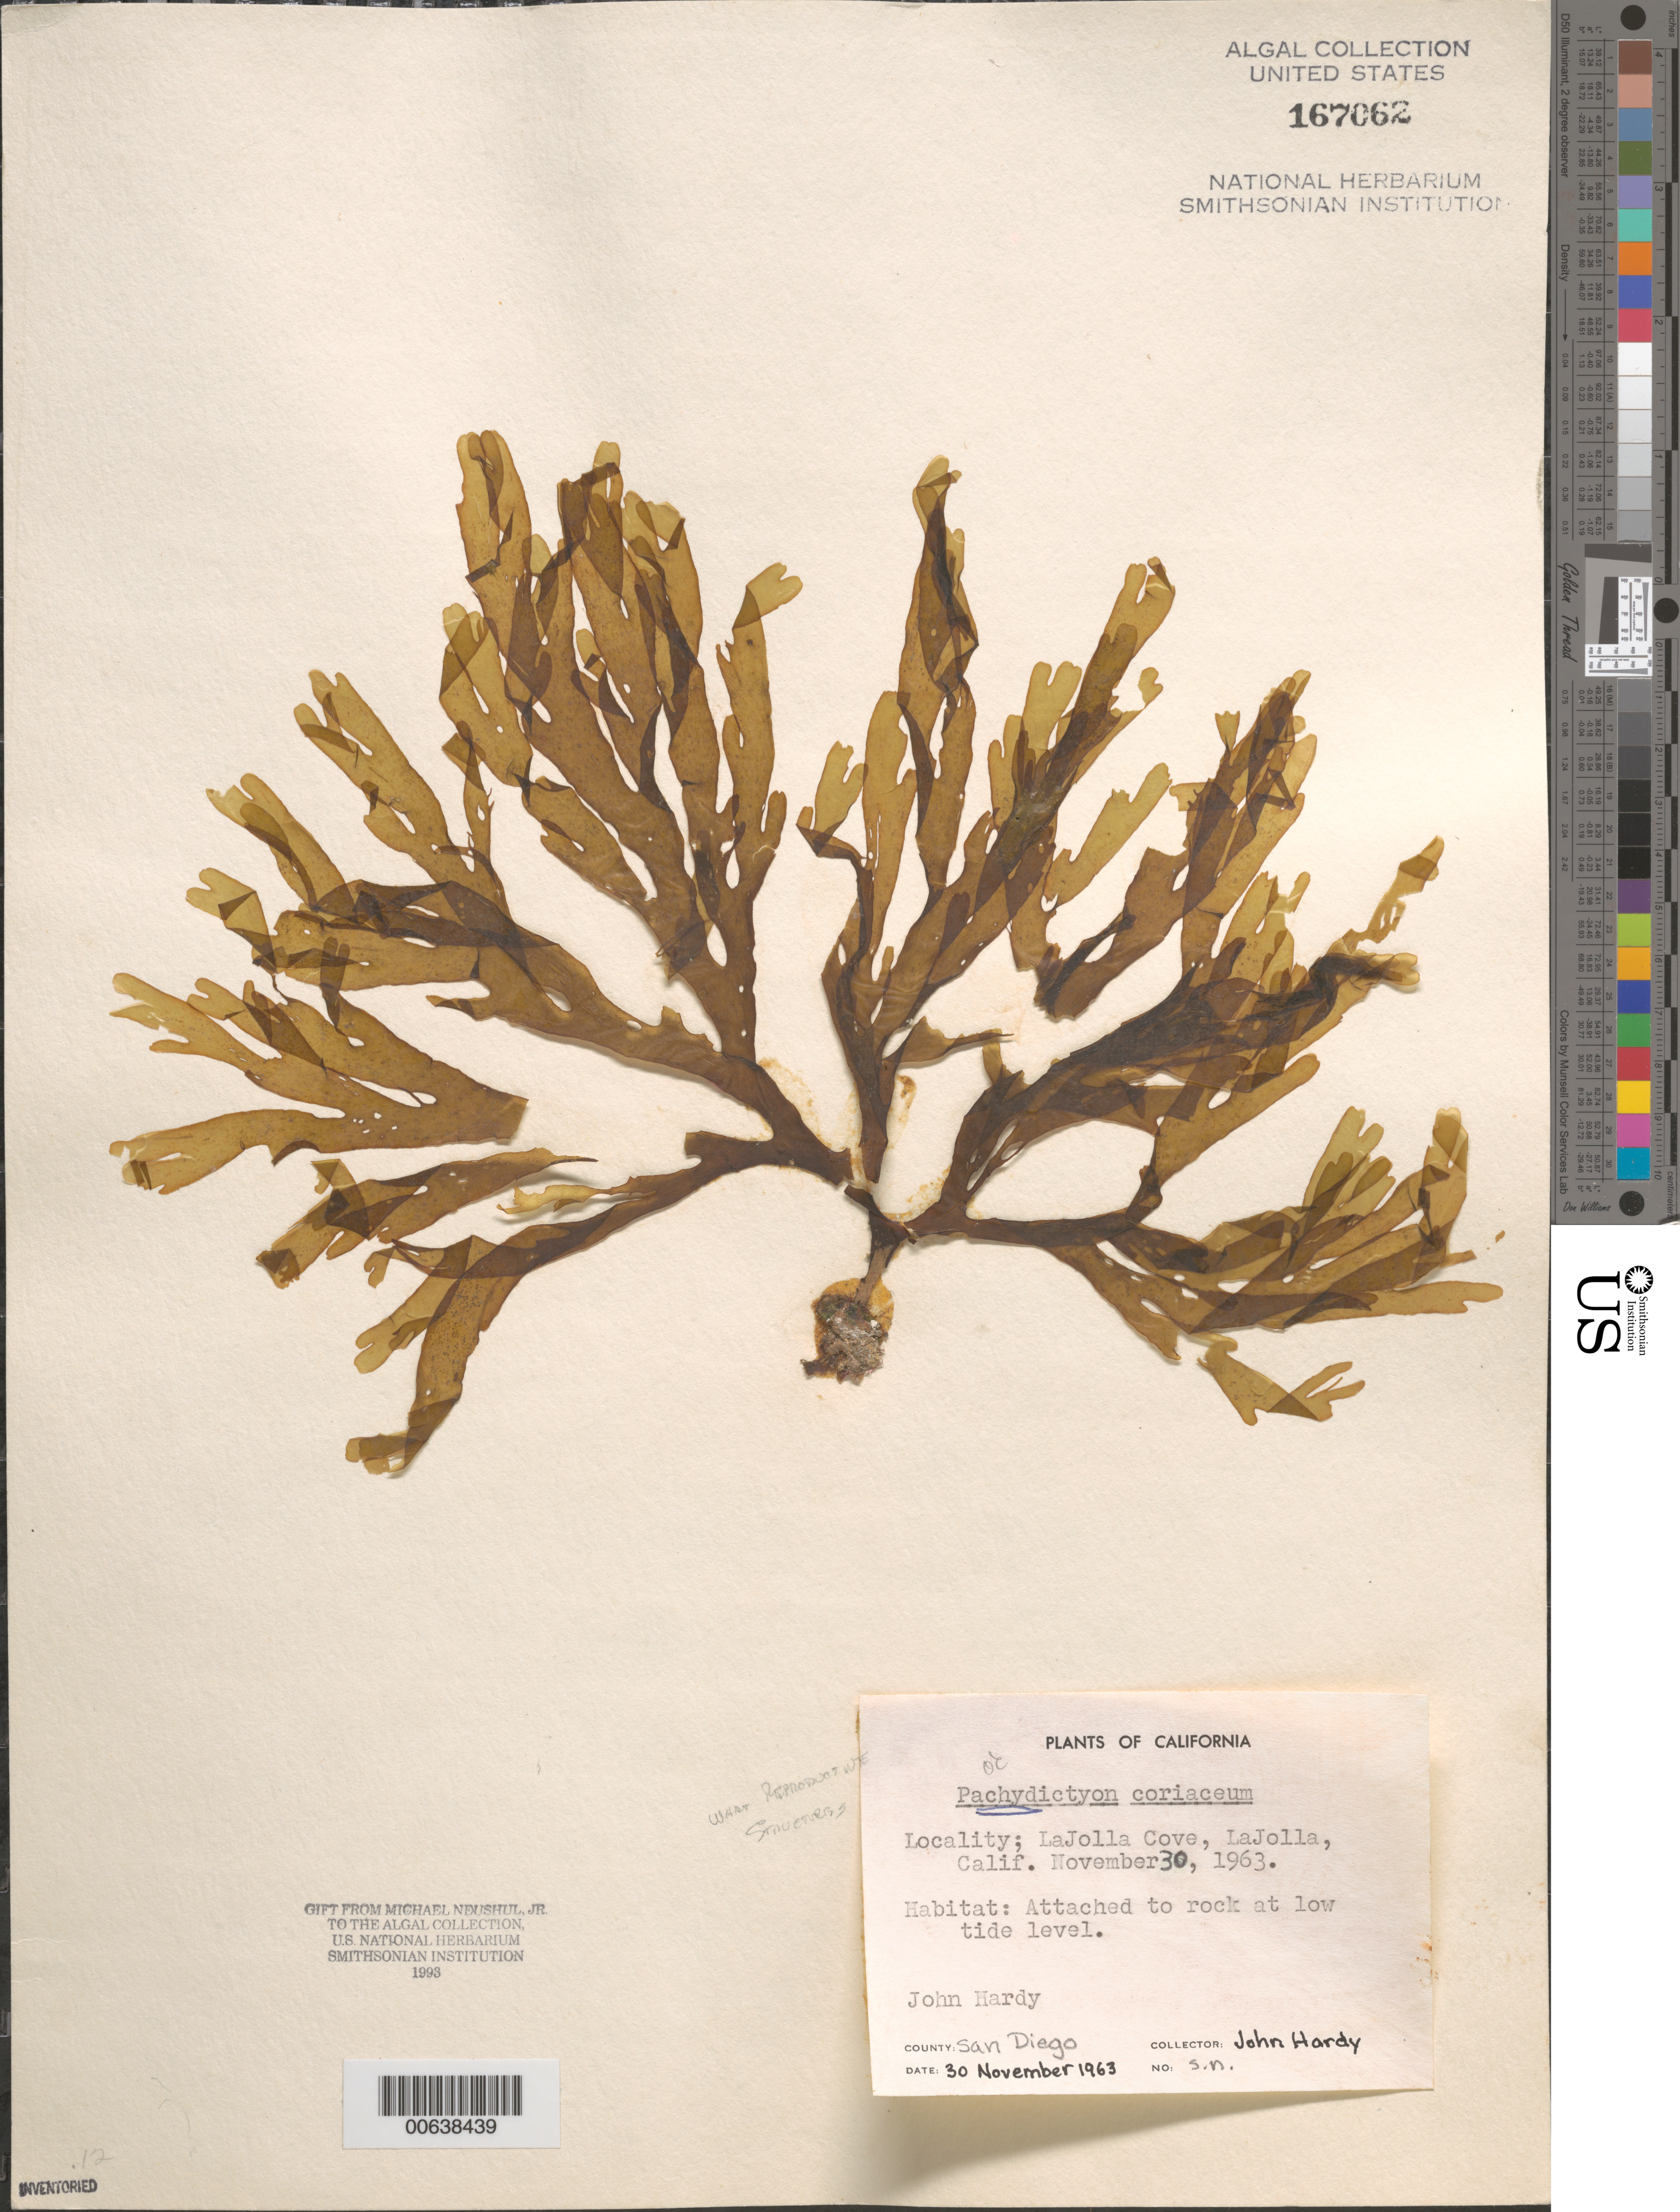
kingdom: Chromista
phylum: Ochrophyta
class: Phaeophyceae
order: Dictyotales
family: Dictyotaceae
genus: Pachydictyon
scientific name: Pachydictyon coriaceum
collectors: J. Hardy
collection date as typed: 30 Nov 1963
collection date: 1963-11-30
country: United States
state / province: California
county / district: San Diego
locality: La Jolla Cove, La Jolla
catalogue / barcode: US 167062